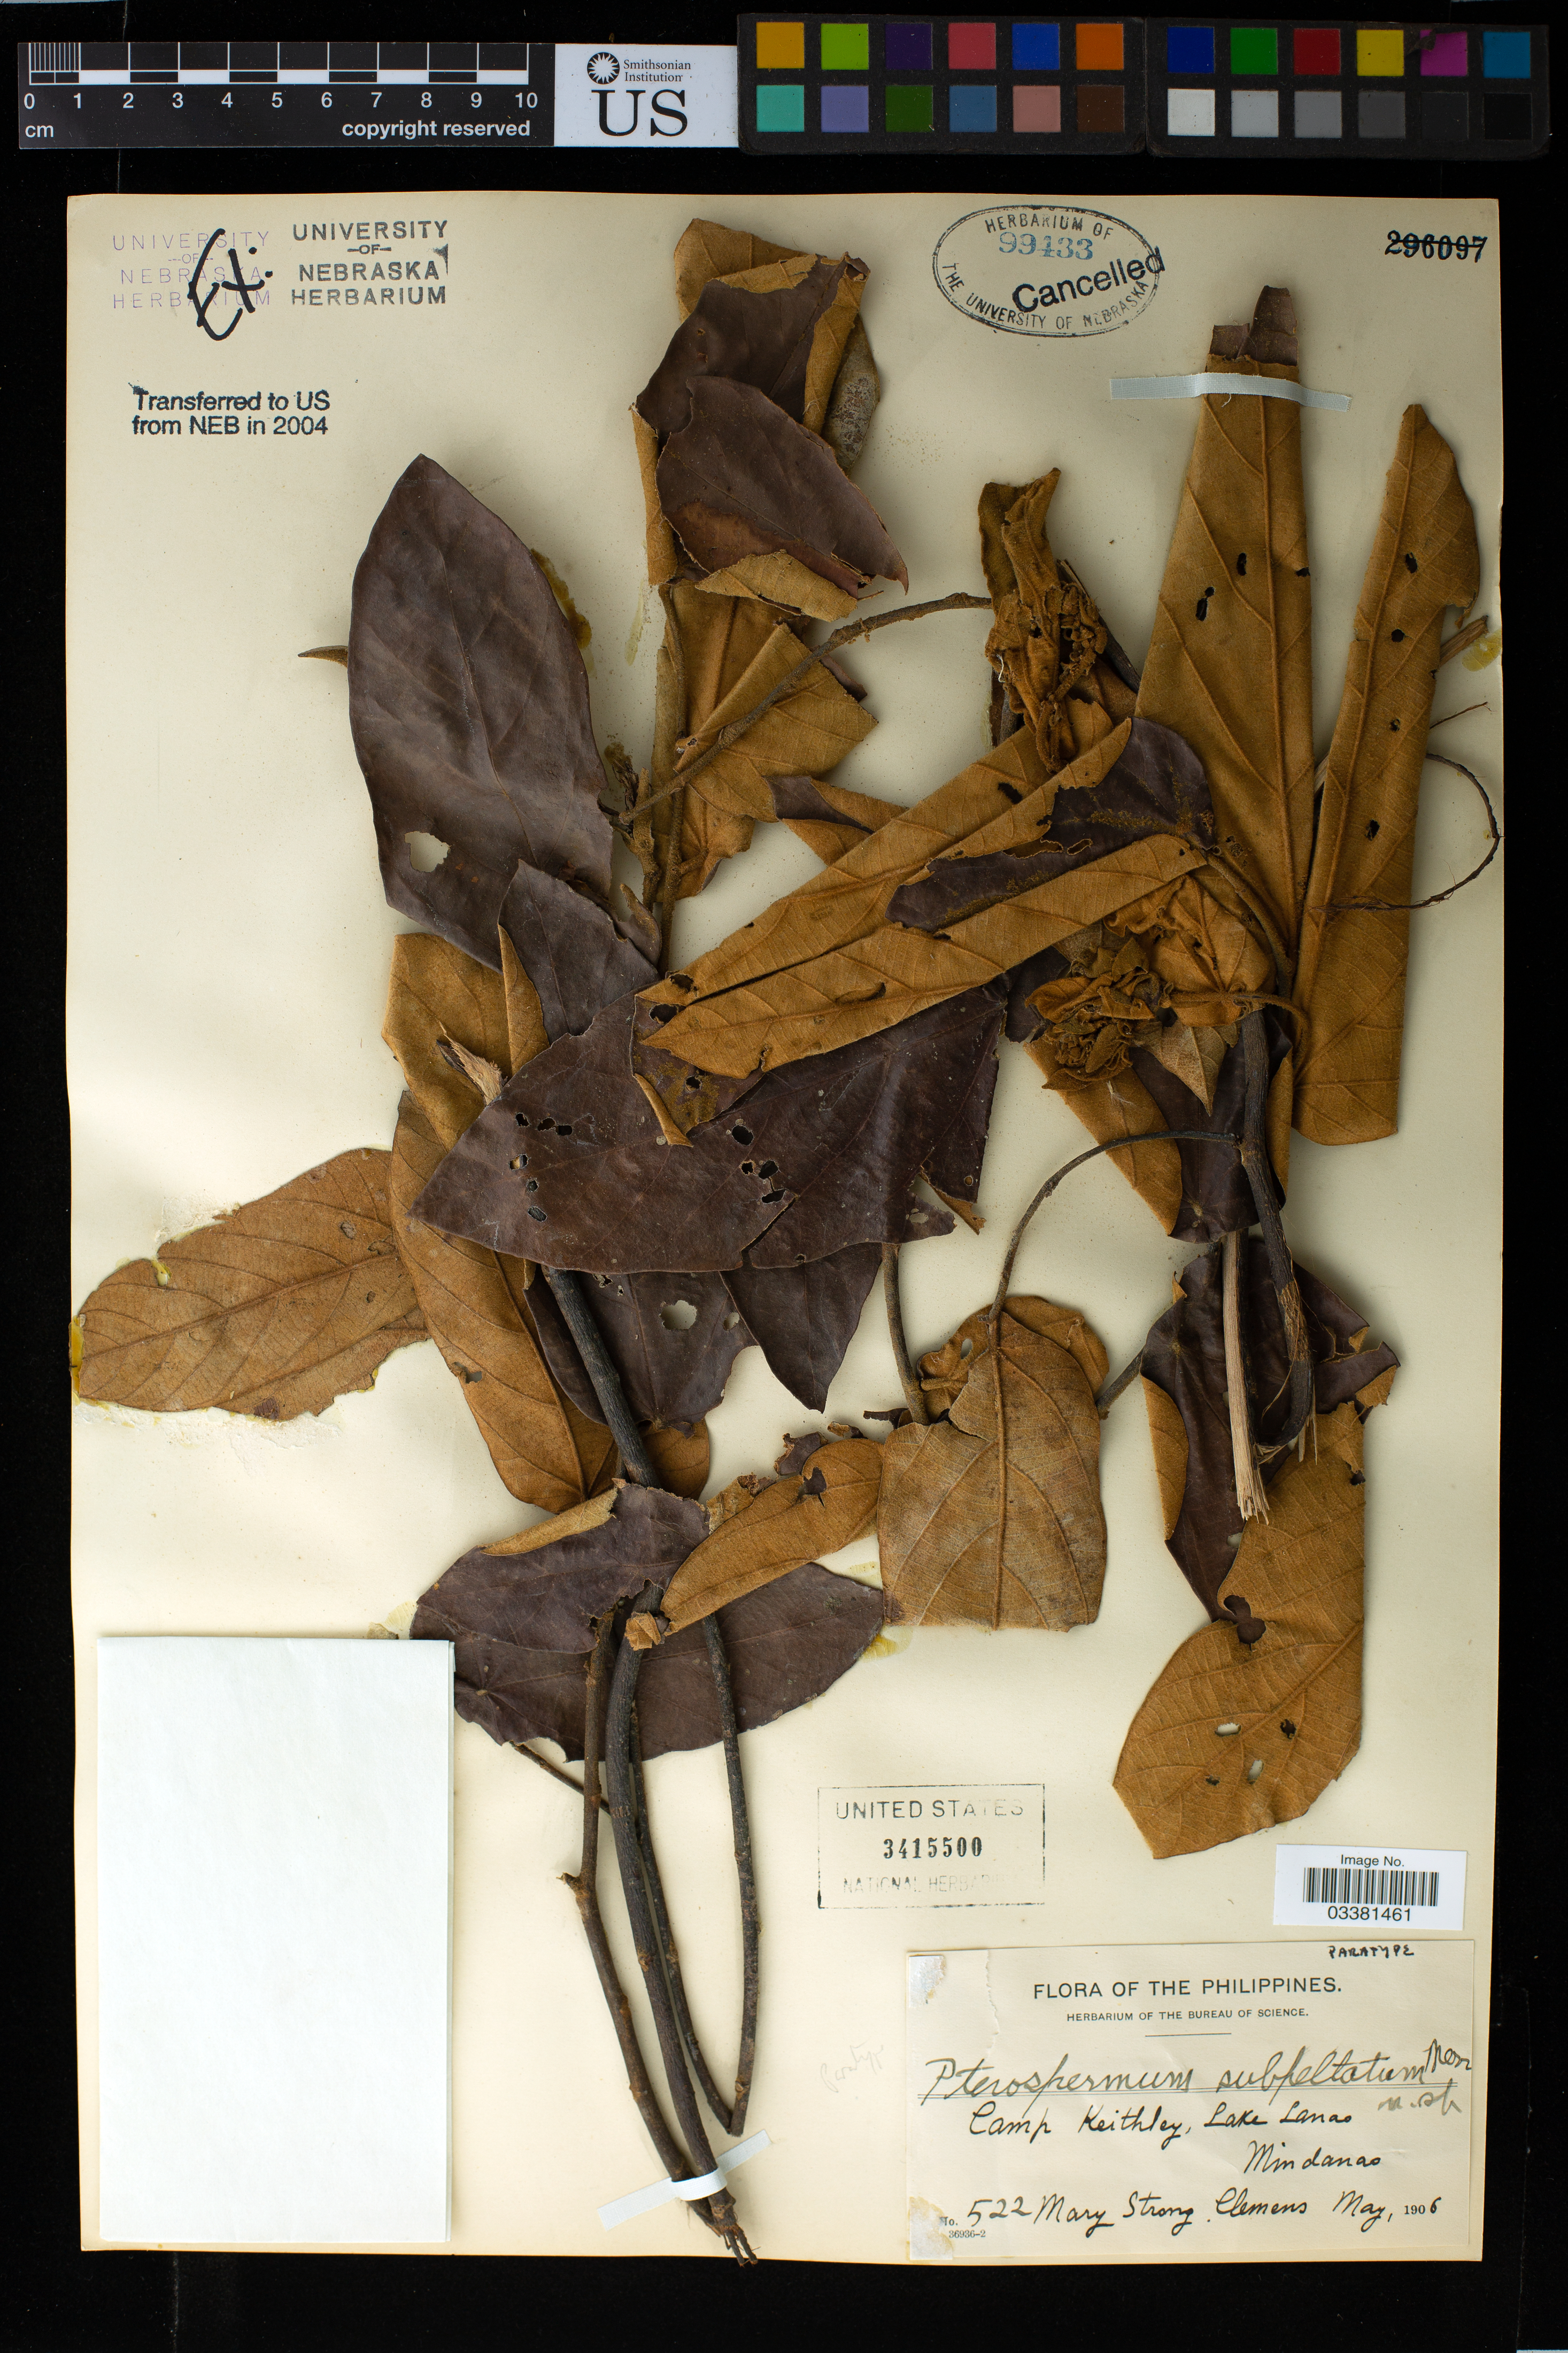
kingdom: Plantae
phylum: Tracheophyta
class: Magnoliopsida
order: Malvales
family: Malvaceae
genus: Pterospermum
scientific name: Pterospermum subpeltatum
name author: C.B. Rob.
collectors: M. S. Clemens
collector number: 522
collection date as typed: May 1906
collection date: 1906-05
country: Philippines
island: Mindanao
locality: Camp Keithley, Lake Lamao.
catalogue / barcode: US 3415500